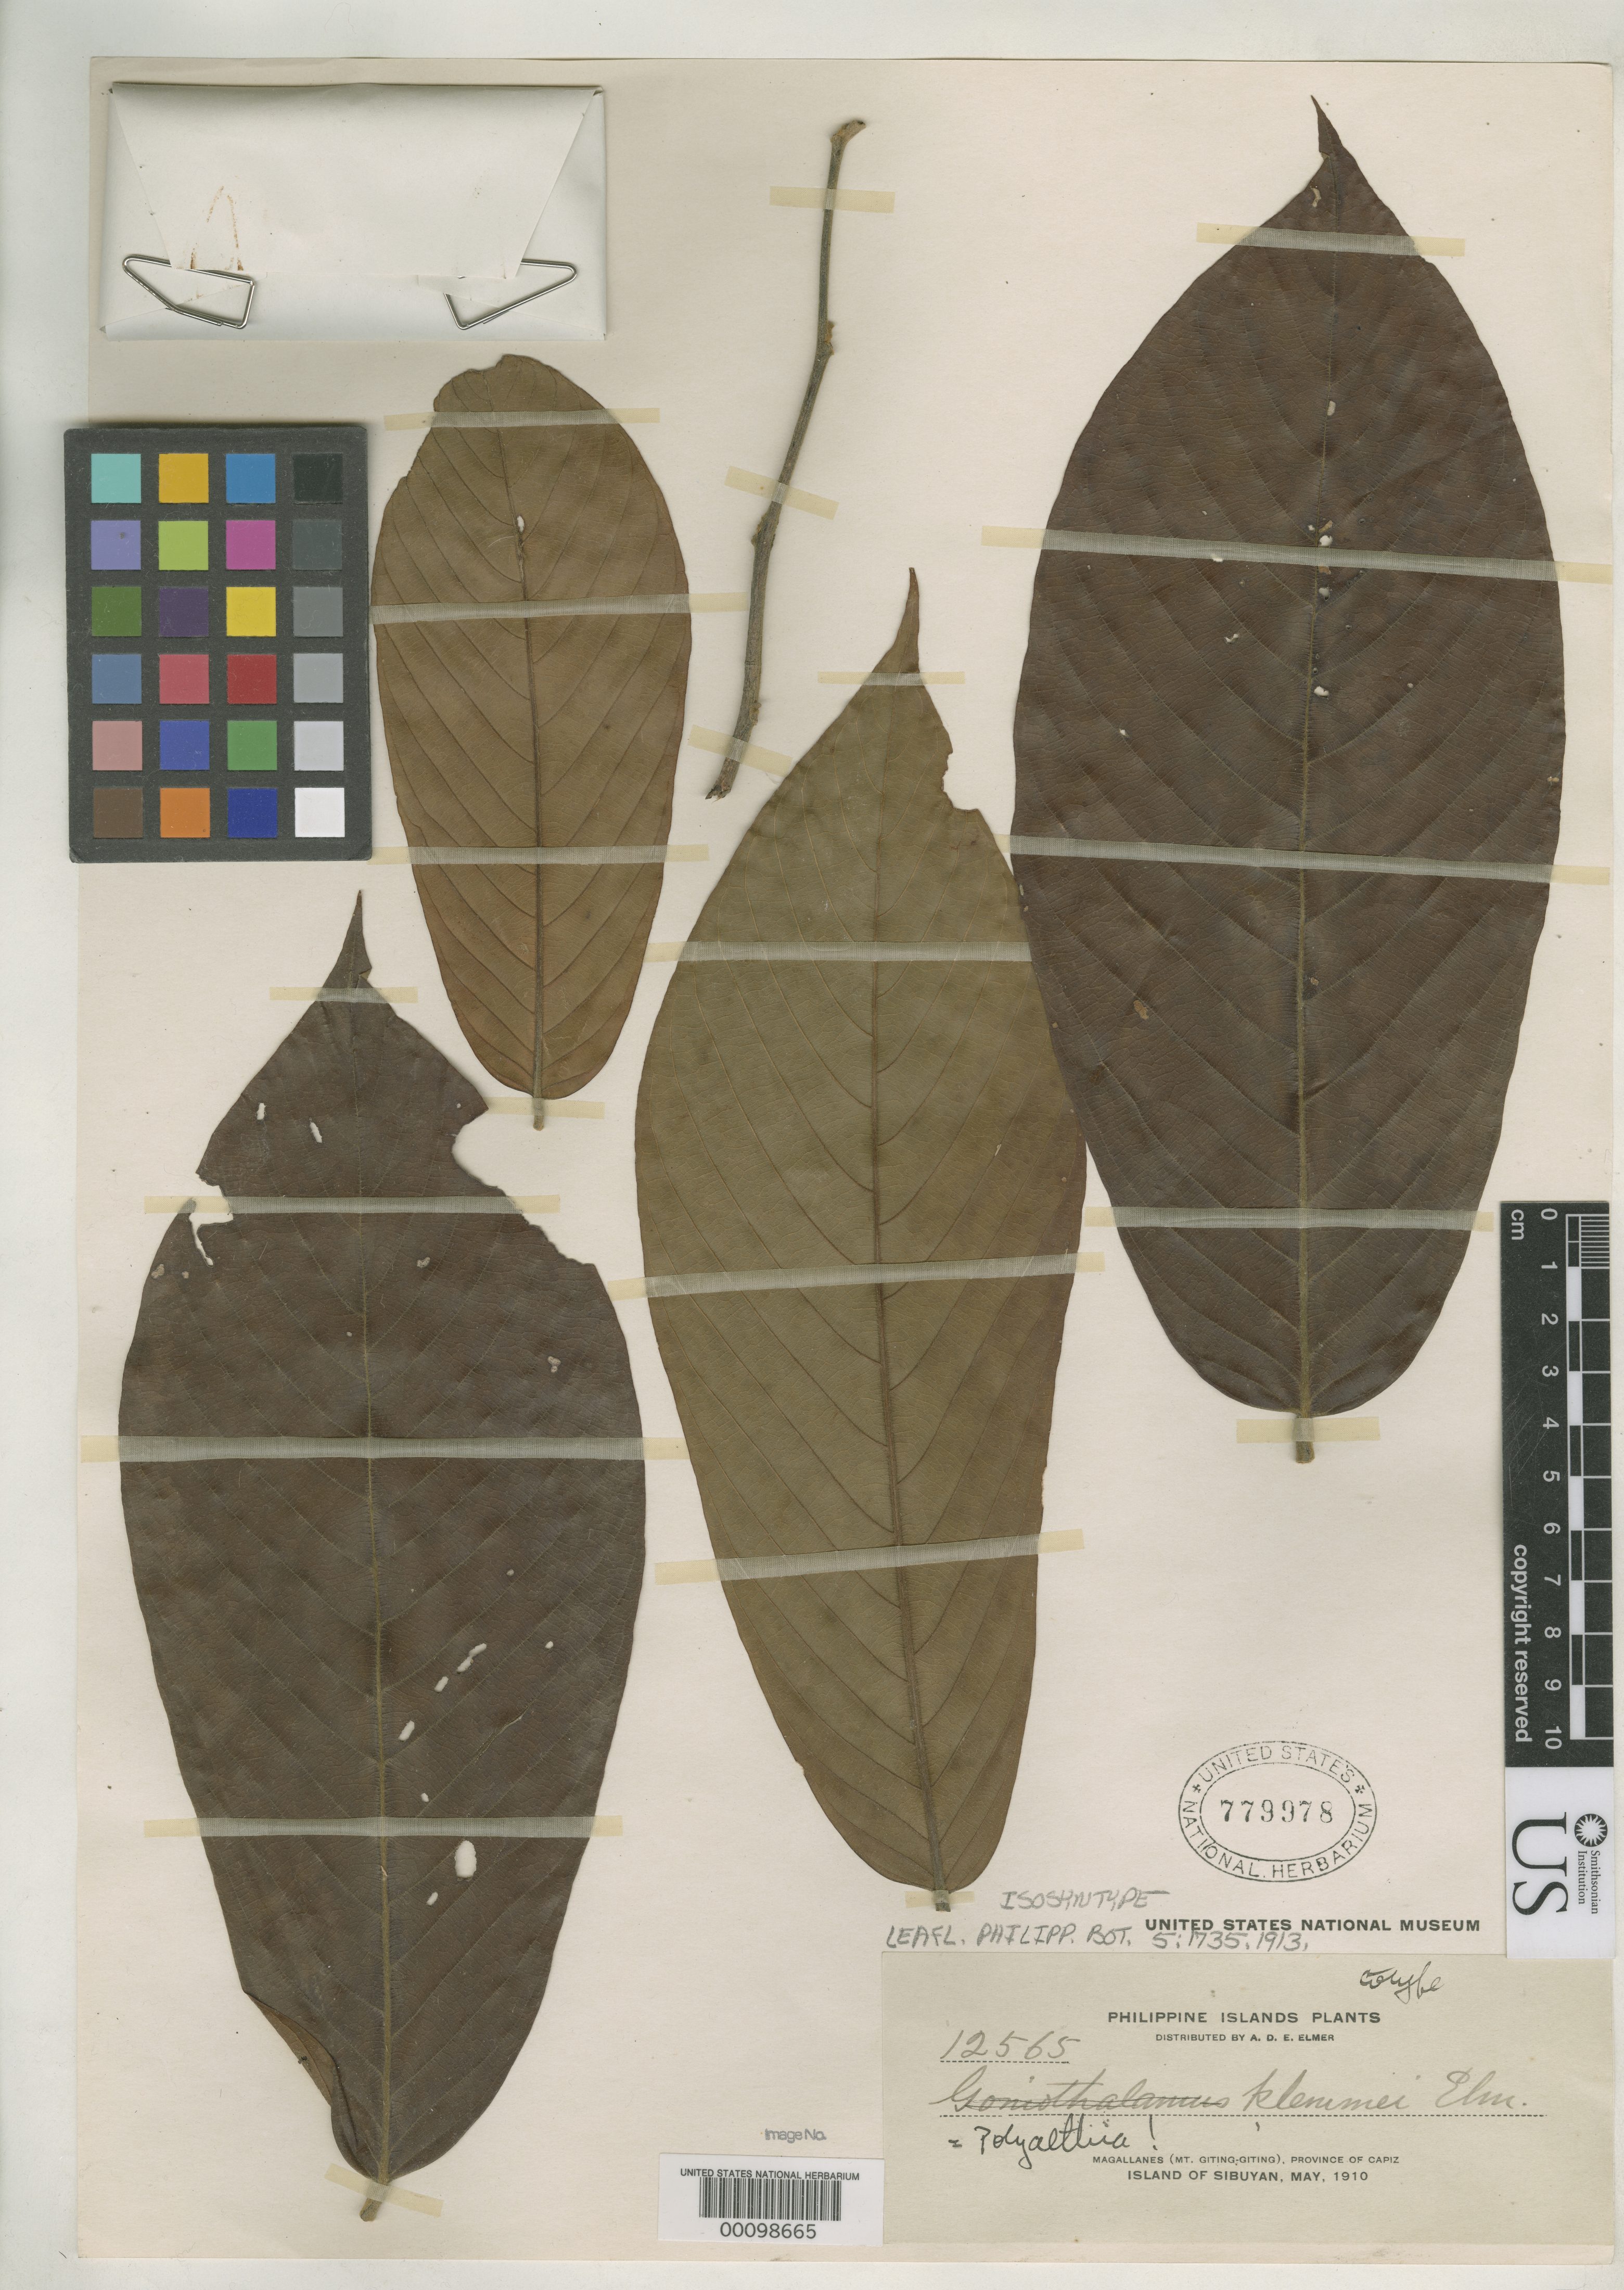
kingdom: Plantae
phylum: Tracheophyta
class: Magnoliopsida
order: Magnoliales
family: Annonaceae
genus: Polyalthia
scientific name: Polyalthia klemmei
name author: Elmer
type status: Isosyntype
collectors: A. D. E. Elmer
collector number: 12565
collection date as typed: May 1910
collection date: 1910-05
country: Philippines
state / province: Mimaropa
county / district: Romblon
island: Sibuyan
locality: Magallanes, Mt. Giting-Giting.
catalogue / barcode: US 779978